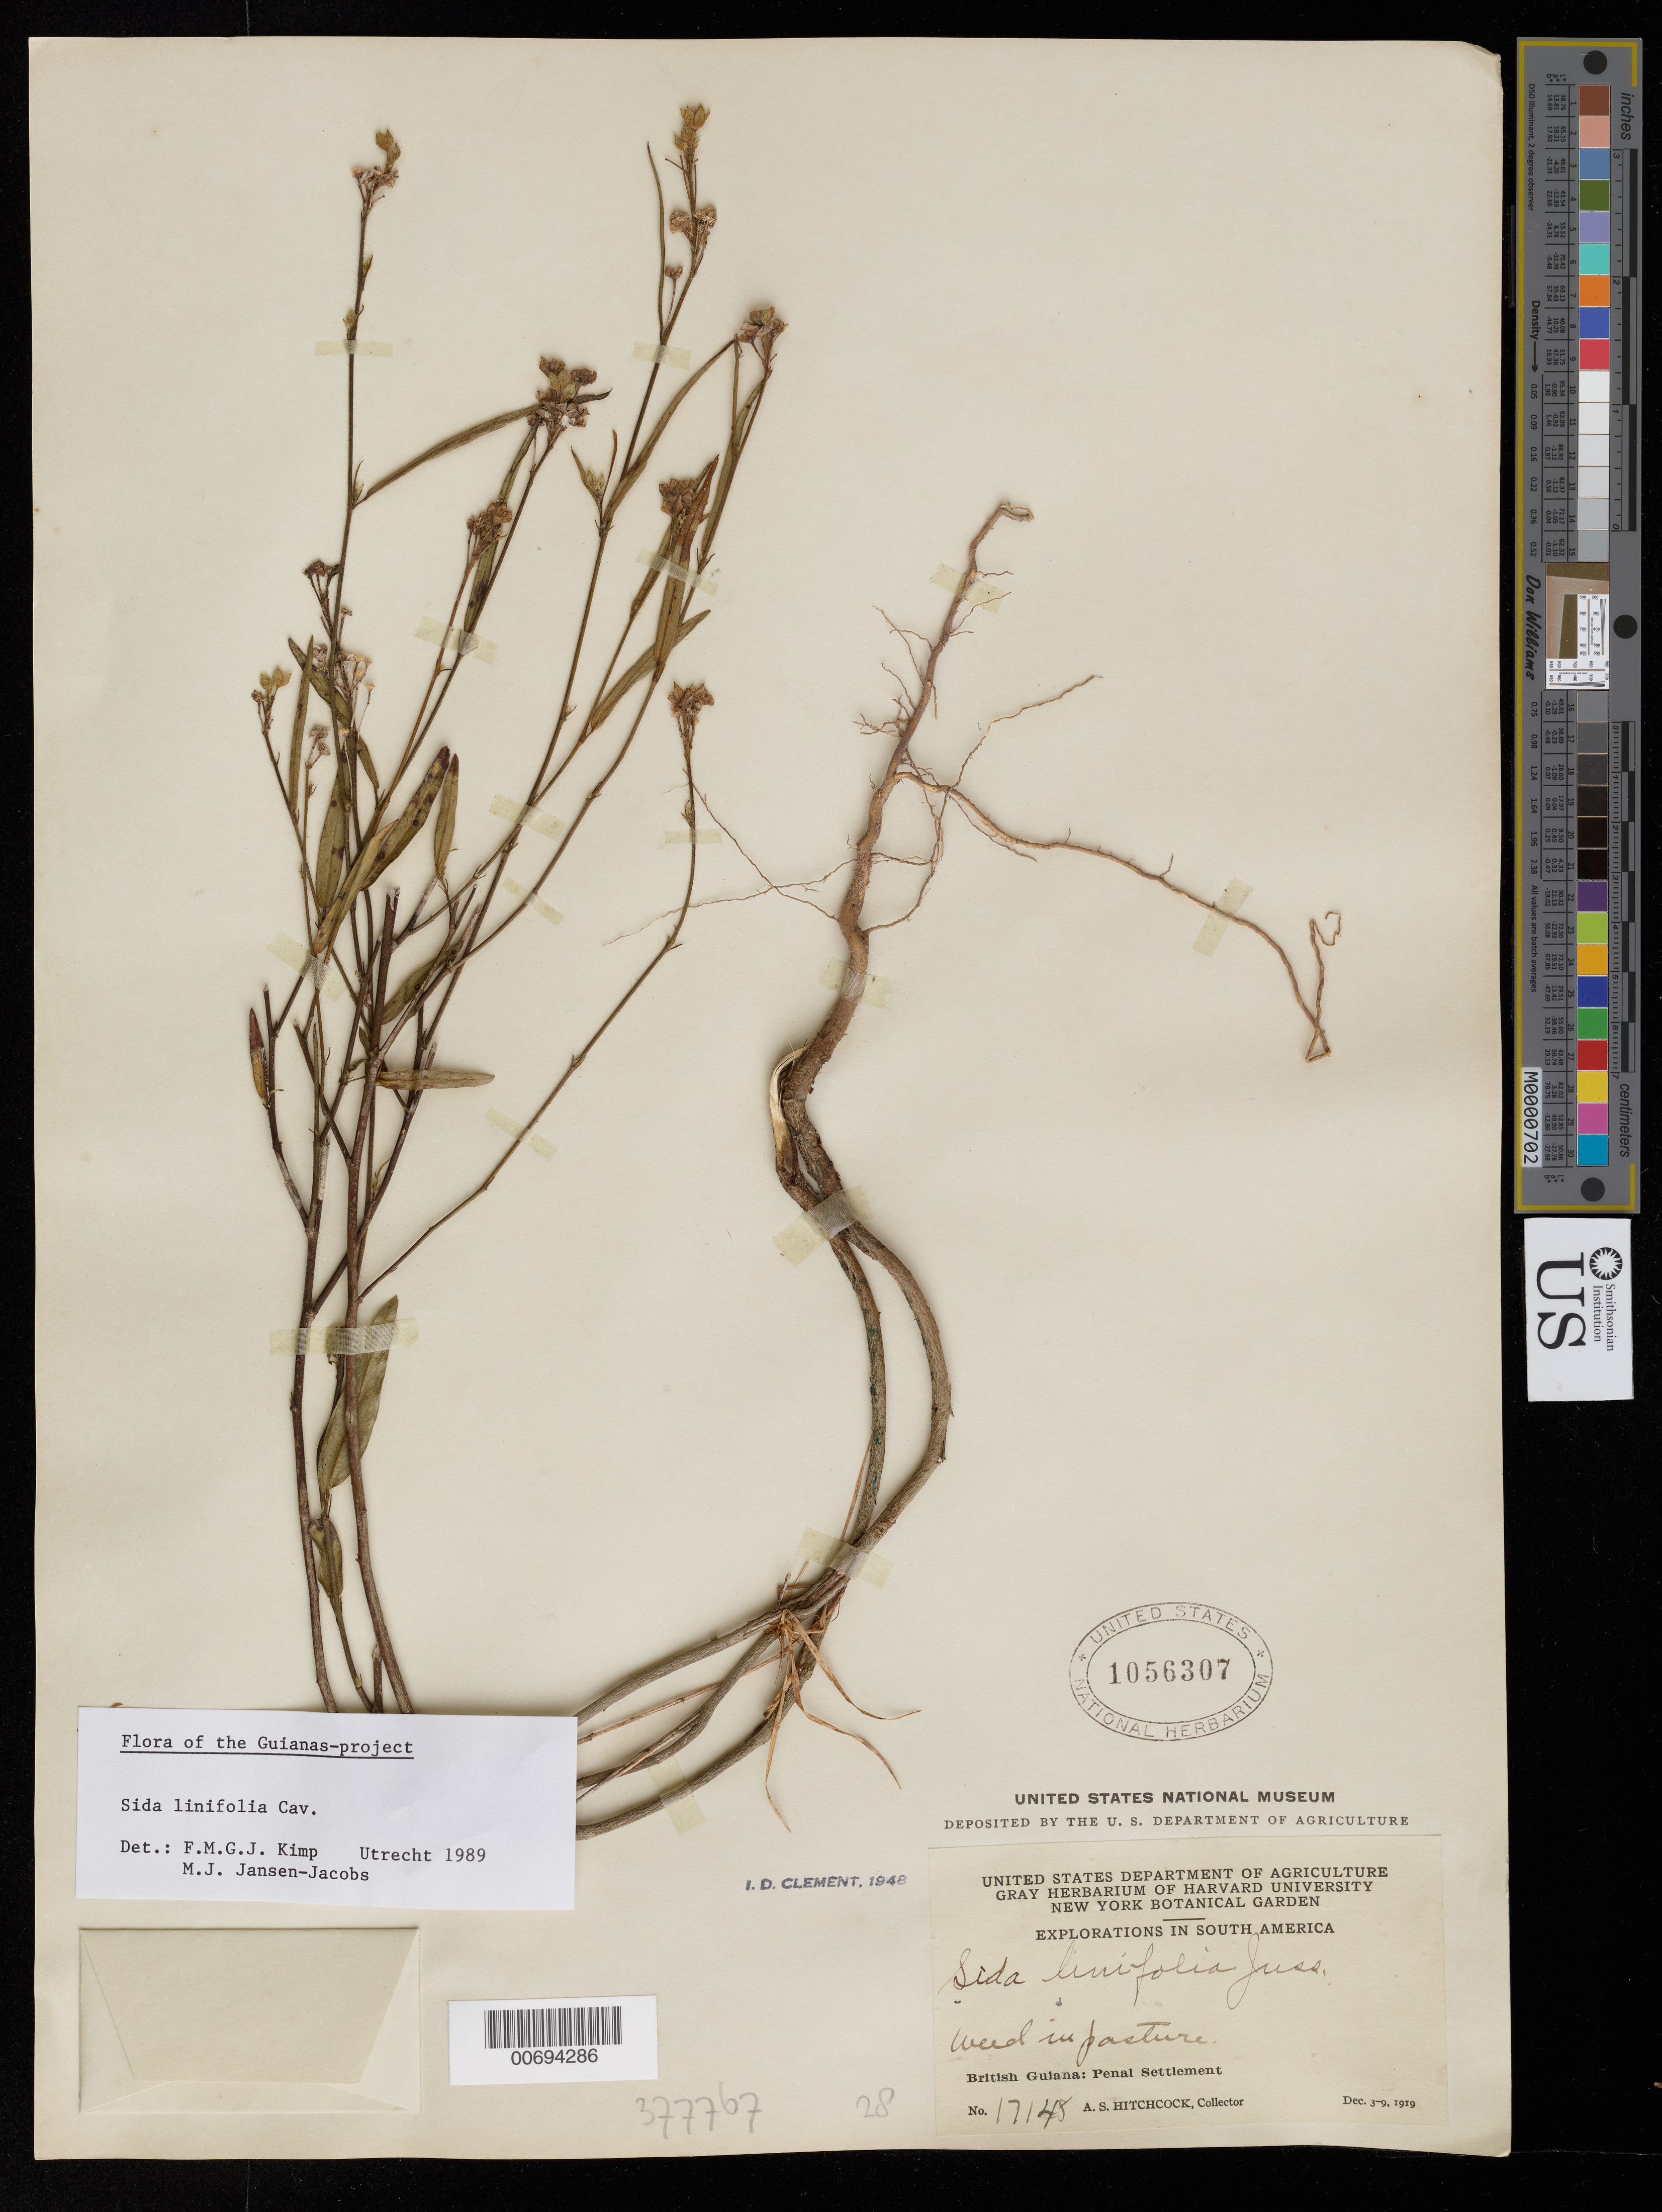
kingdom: Plantae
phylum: Tracheophyta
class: Magnoliopsida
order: Malvales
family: Malvaceae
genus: Sida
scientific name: Sida linifolia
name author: Cav.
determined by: Kimp, F. M.; Jansen-Jacobs, M. J.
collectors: A. S. Hitchcock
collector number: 17148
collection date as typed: Dec. 3-9, 1919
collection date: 1919-12-03/1919-12-09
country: Guyana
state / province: Cuyuni-Mazaruni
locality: Penal Settlement, on W side of Essequibo River, near mouth of Mazaruni River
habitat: Pasture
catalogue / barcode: US 1056307